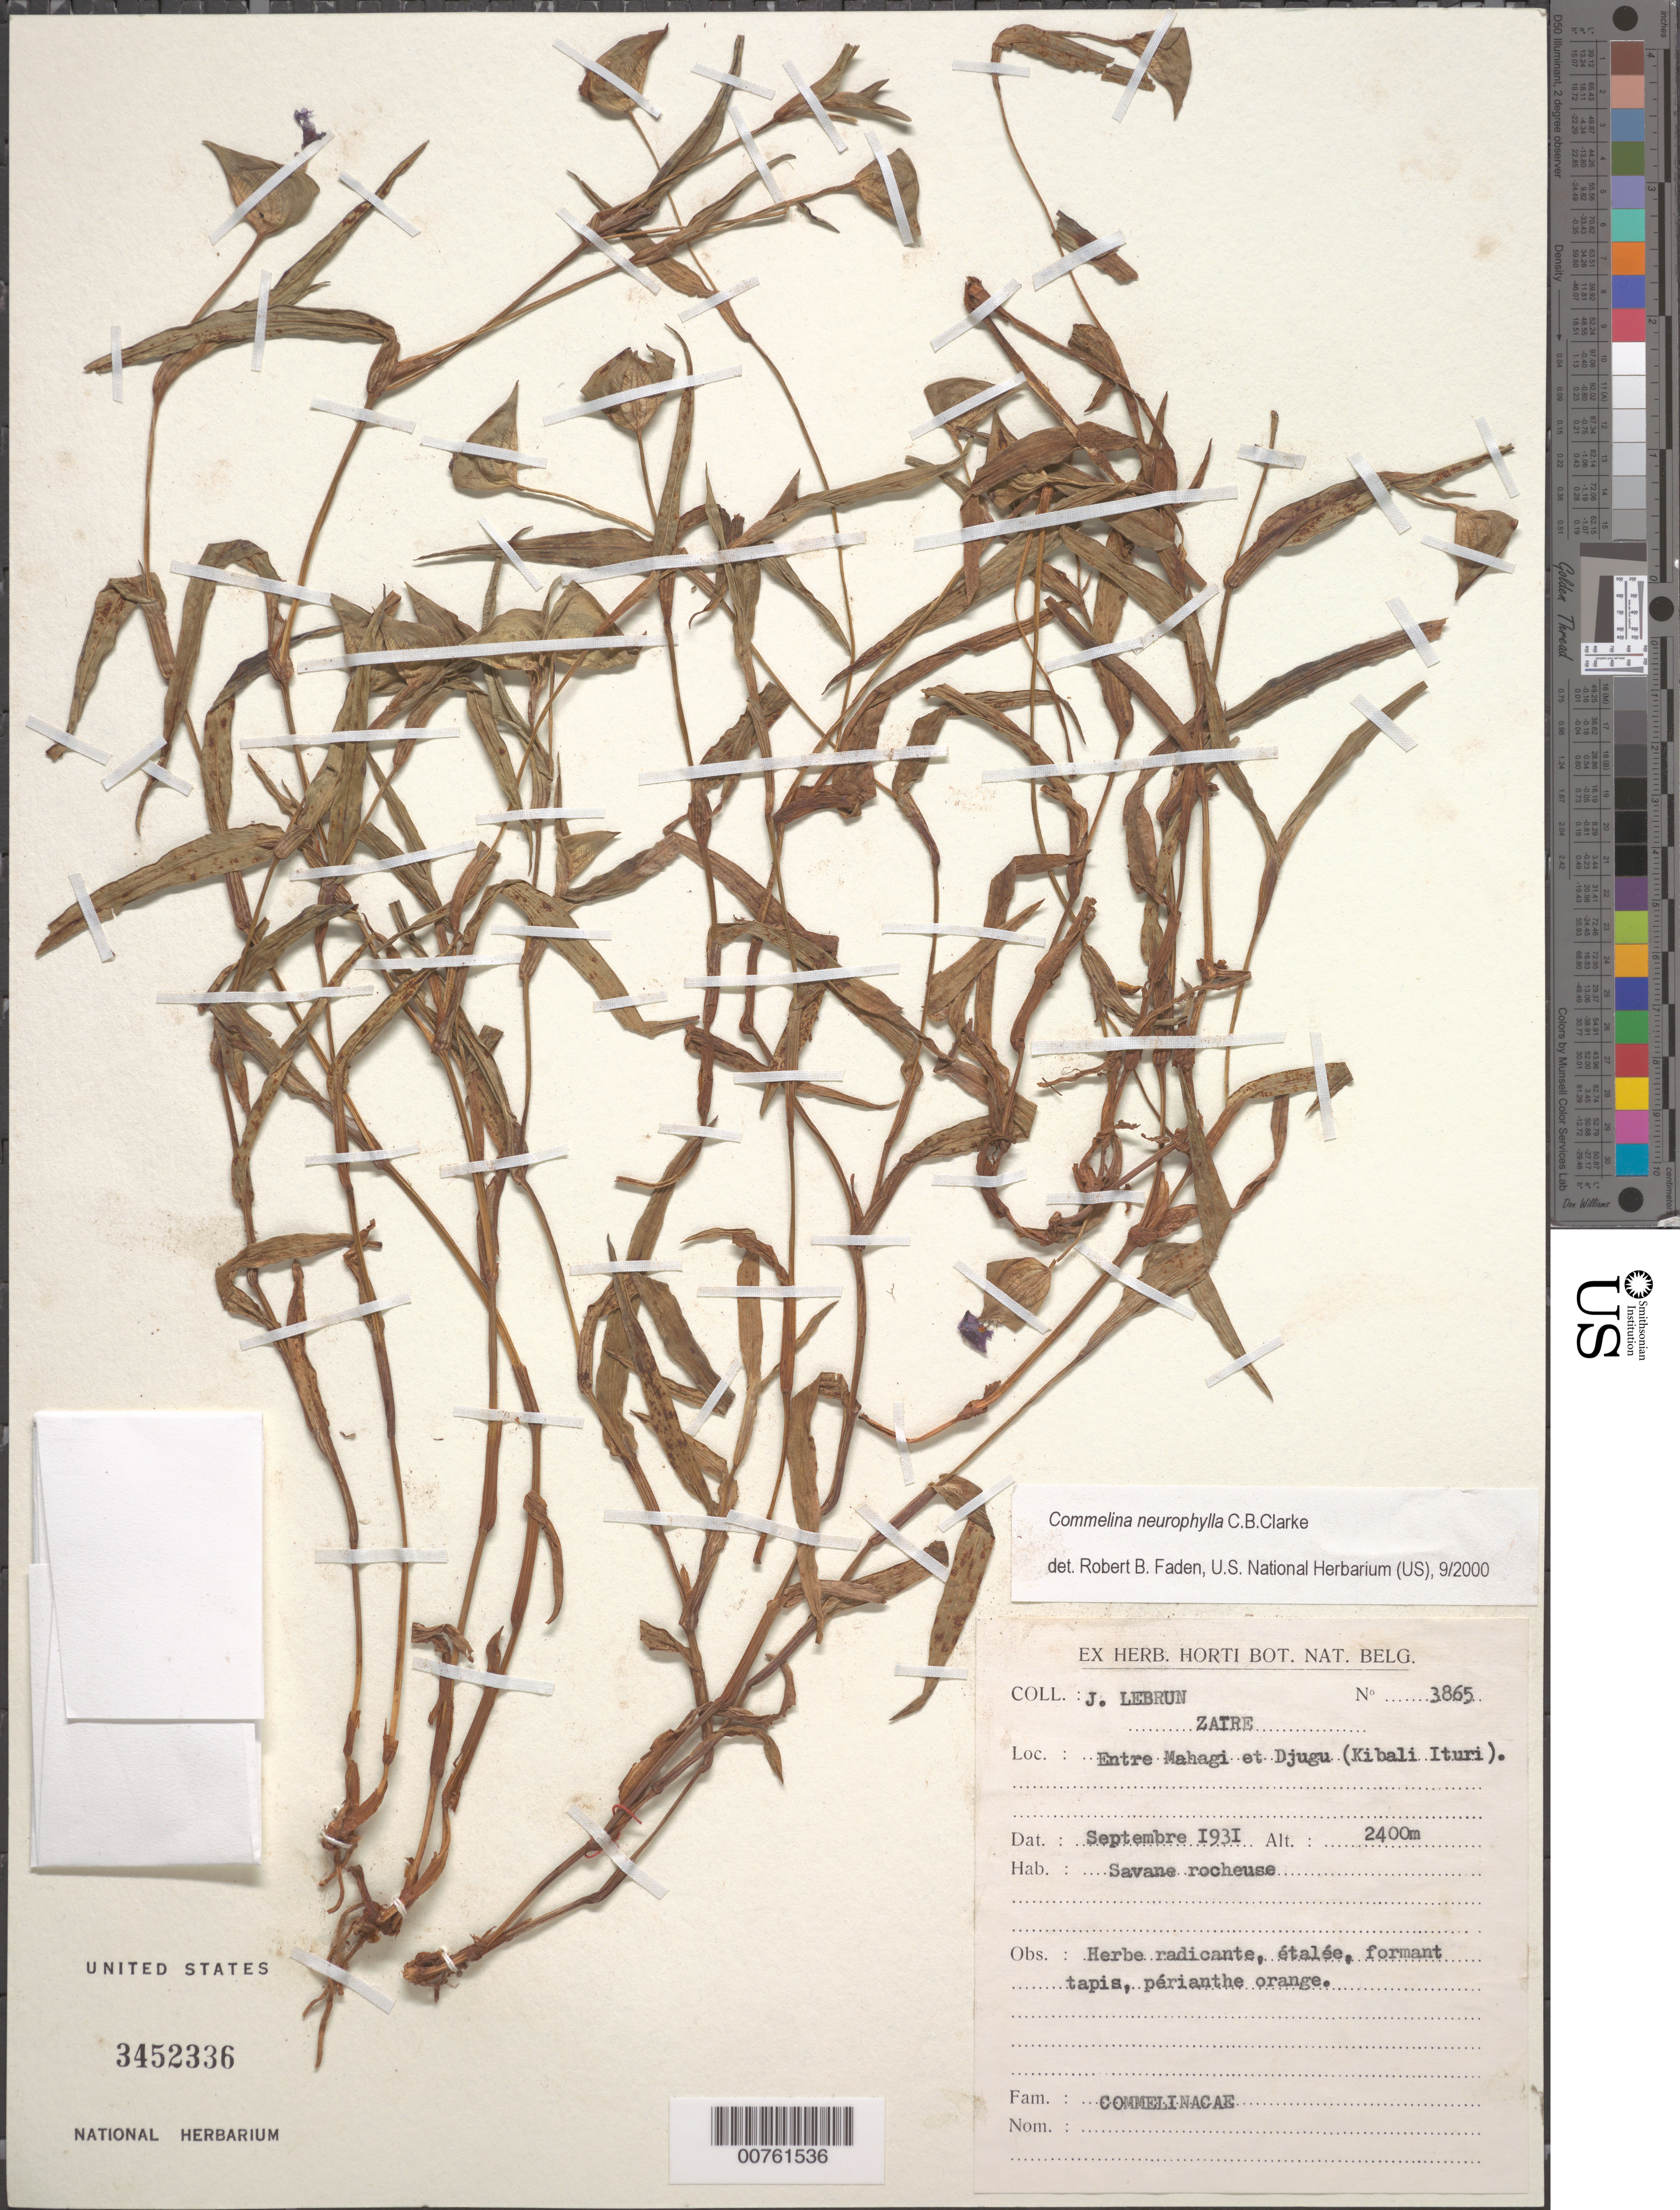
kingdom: Plantae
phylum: Tracheophyta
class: Liliopsida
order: Commelinales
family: Commelinaceae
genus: Commelina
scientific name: Commelina neurophylla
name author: C.B. Clarke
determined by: Faden, Robert B., (US), Smithsonian Institution - National Museum of Natural History (UNITED STATES)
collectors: J. A. Lebrun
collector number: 3865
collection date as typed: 00 Sep 1931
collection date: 1931-09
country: Congo, Democratic Republic of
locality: Entre Mahagi et Djugu (Kibali Ituri).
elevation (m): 2400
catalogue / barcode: US 3452336